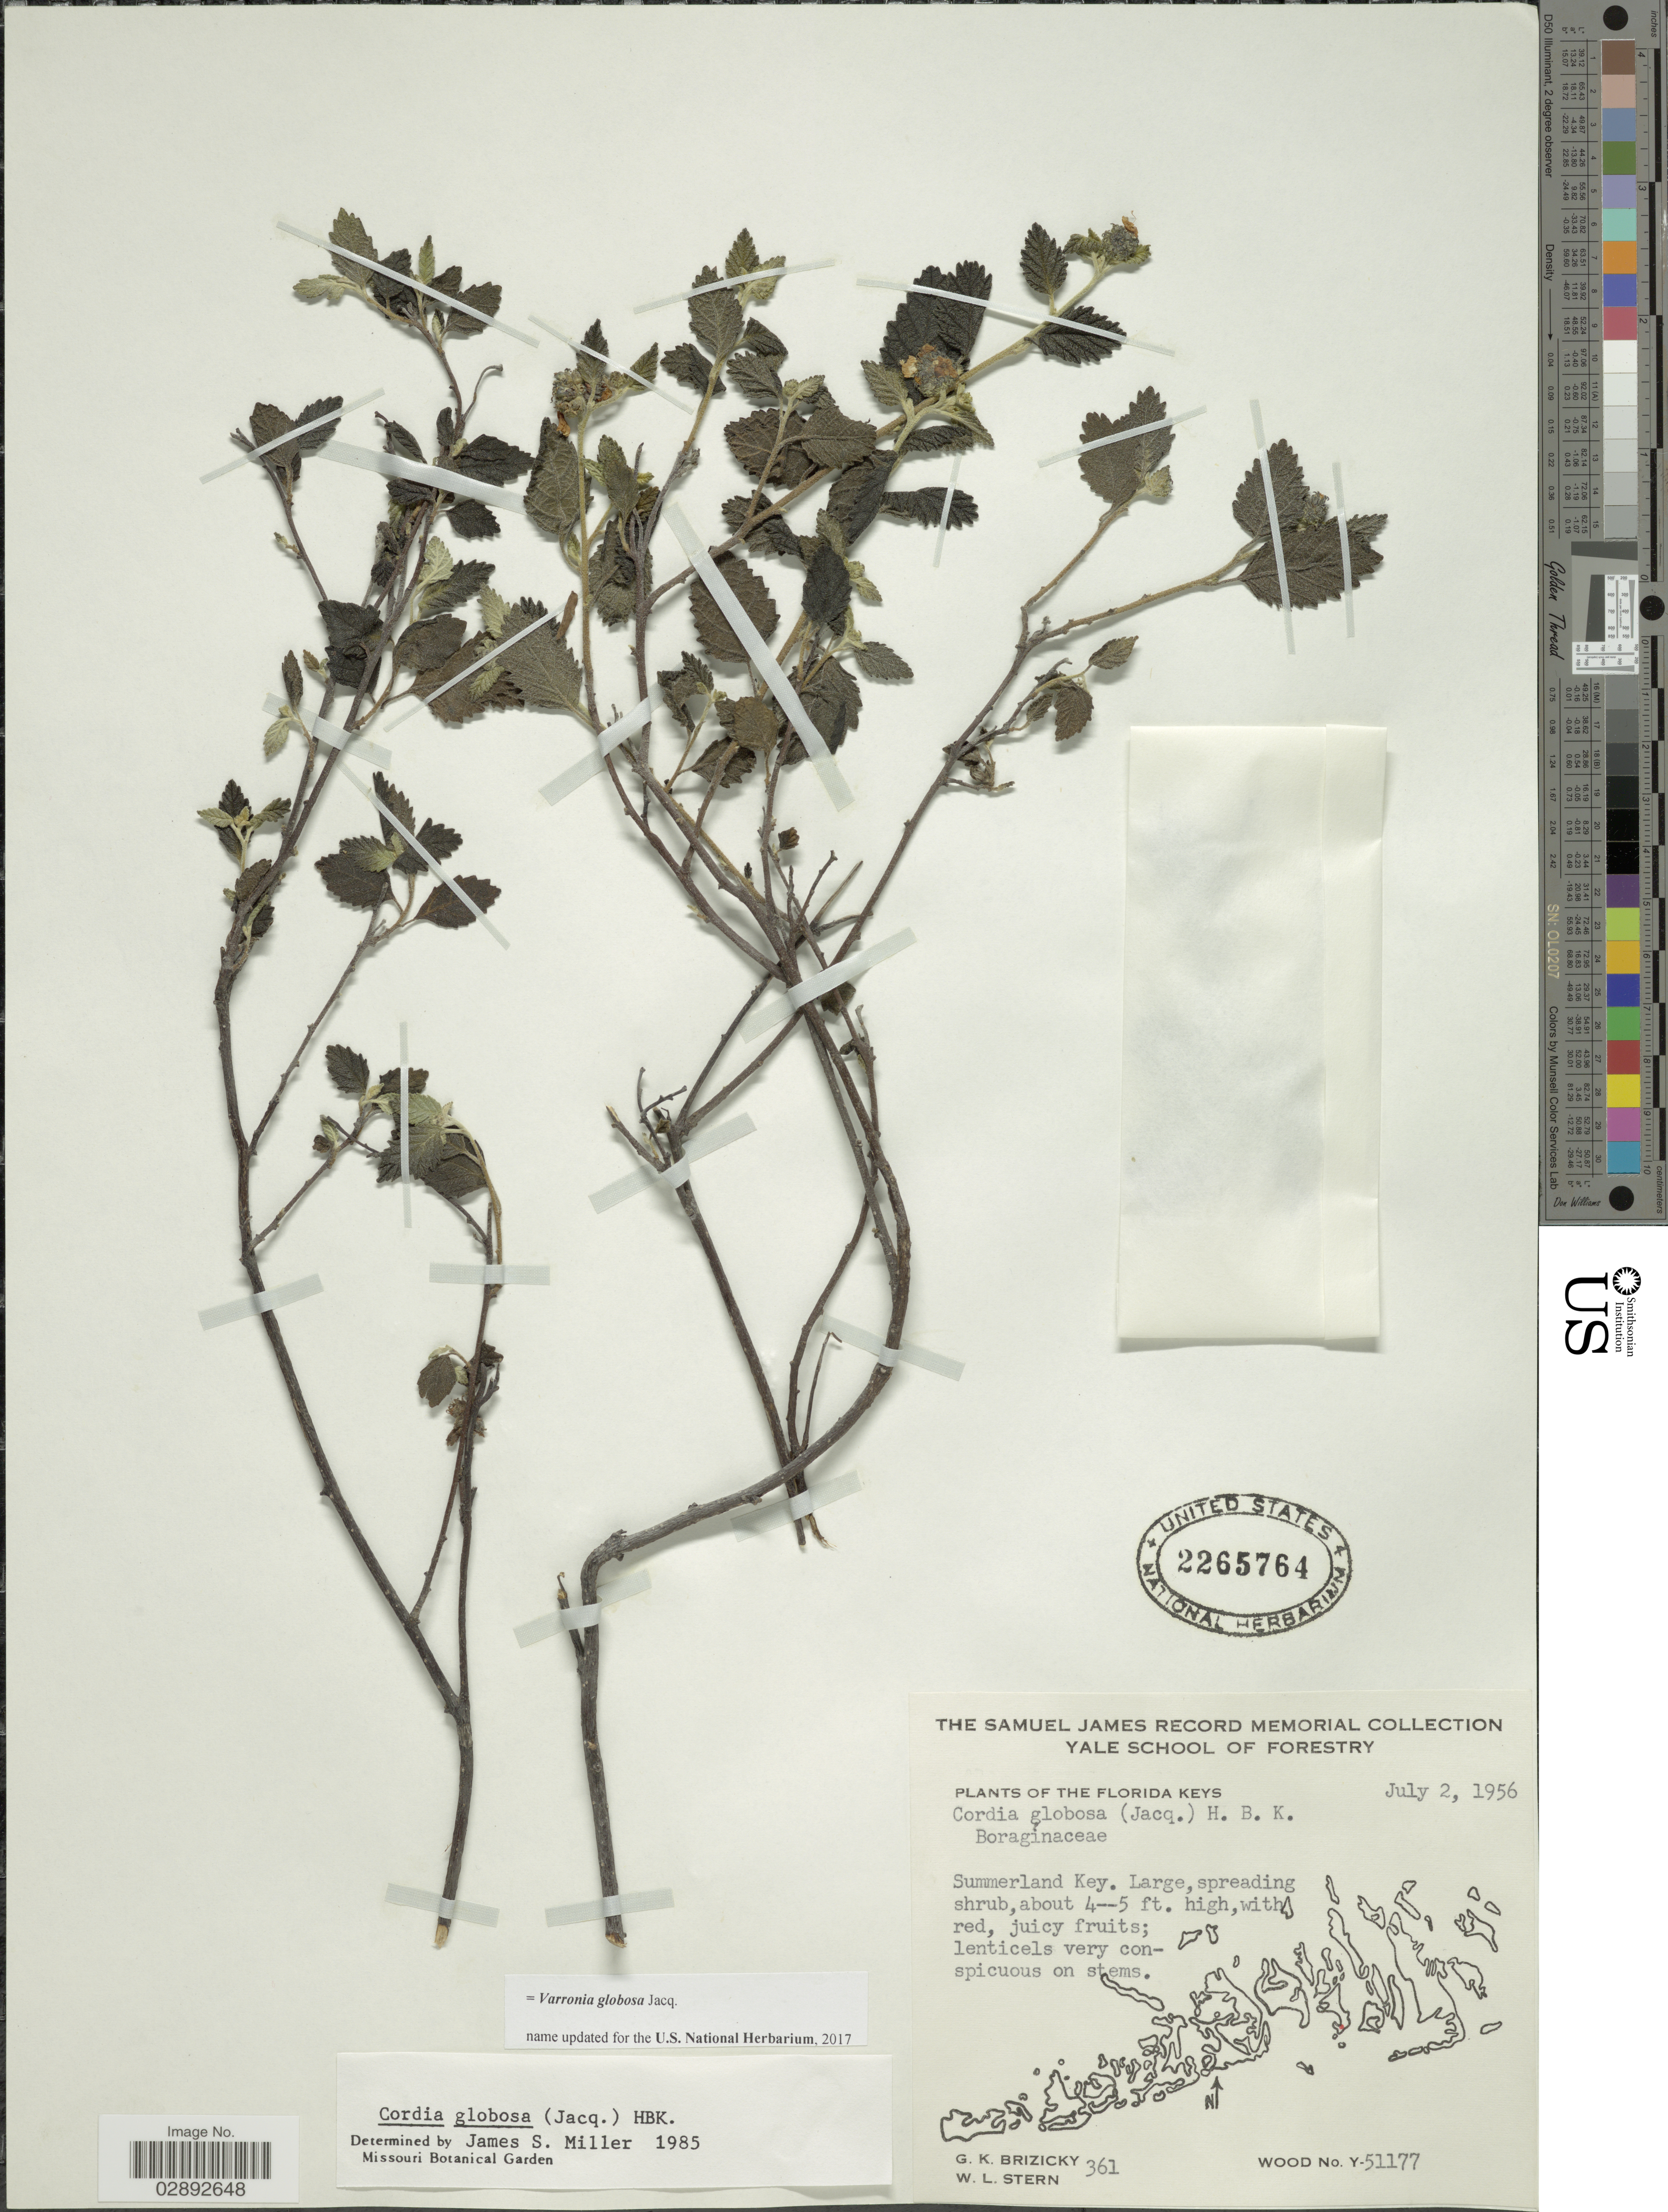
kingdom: Plantae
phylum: Tracheophyta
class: Magnoliopsida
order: Boraginales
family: Cordiaceae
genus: Varronia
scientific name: Varronia globosa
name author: Jacq.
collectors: G. K. Brizicky & W. L. Stern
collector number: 361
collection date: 1956-07-02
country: United States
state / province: Florida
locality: Florida Keys. Summerland Key.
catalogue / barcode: US 2265764